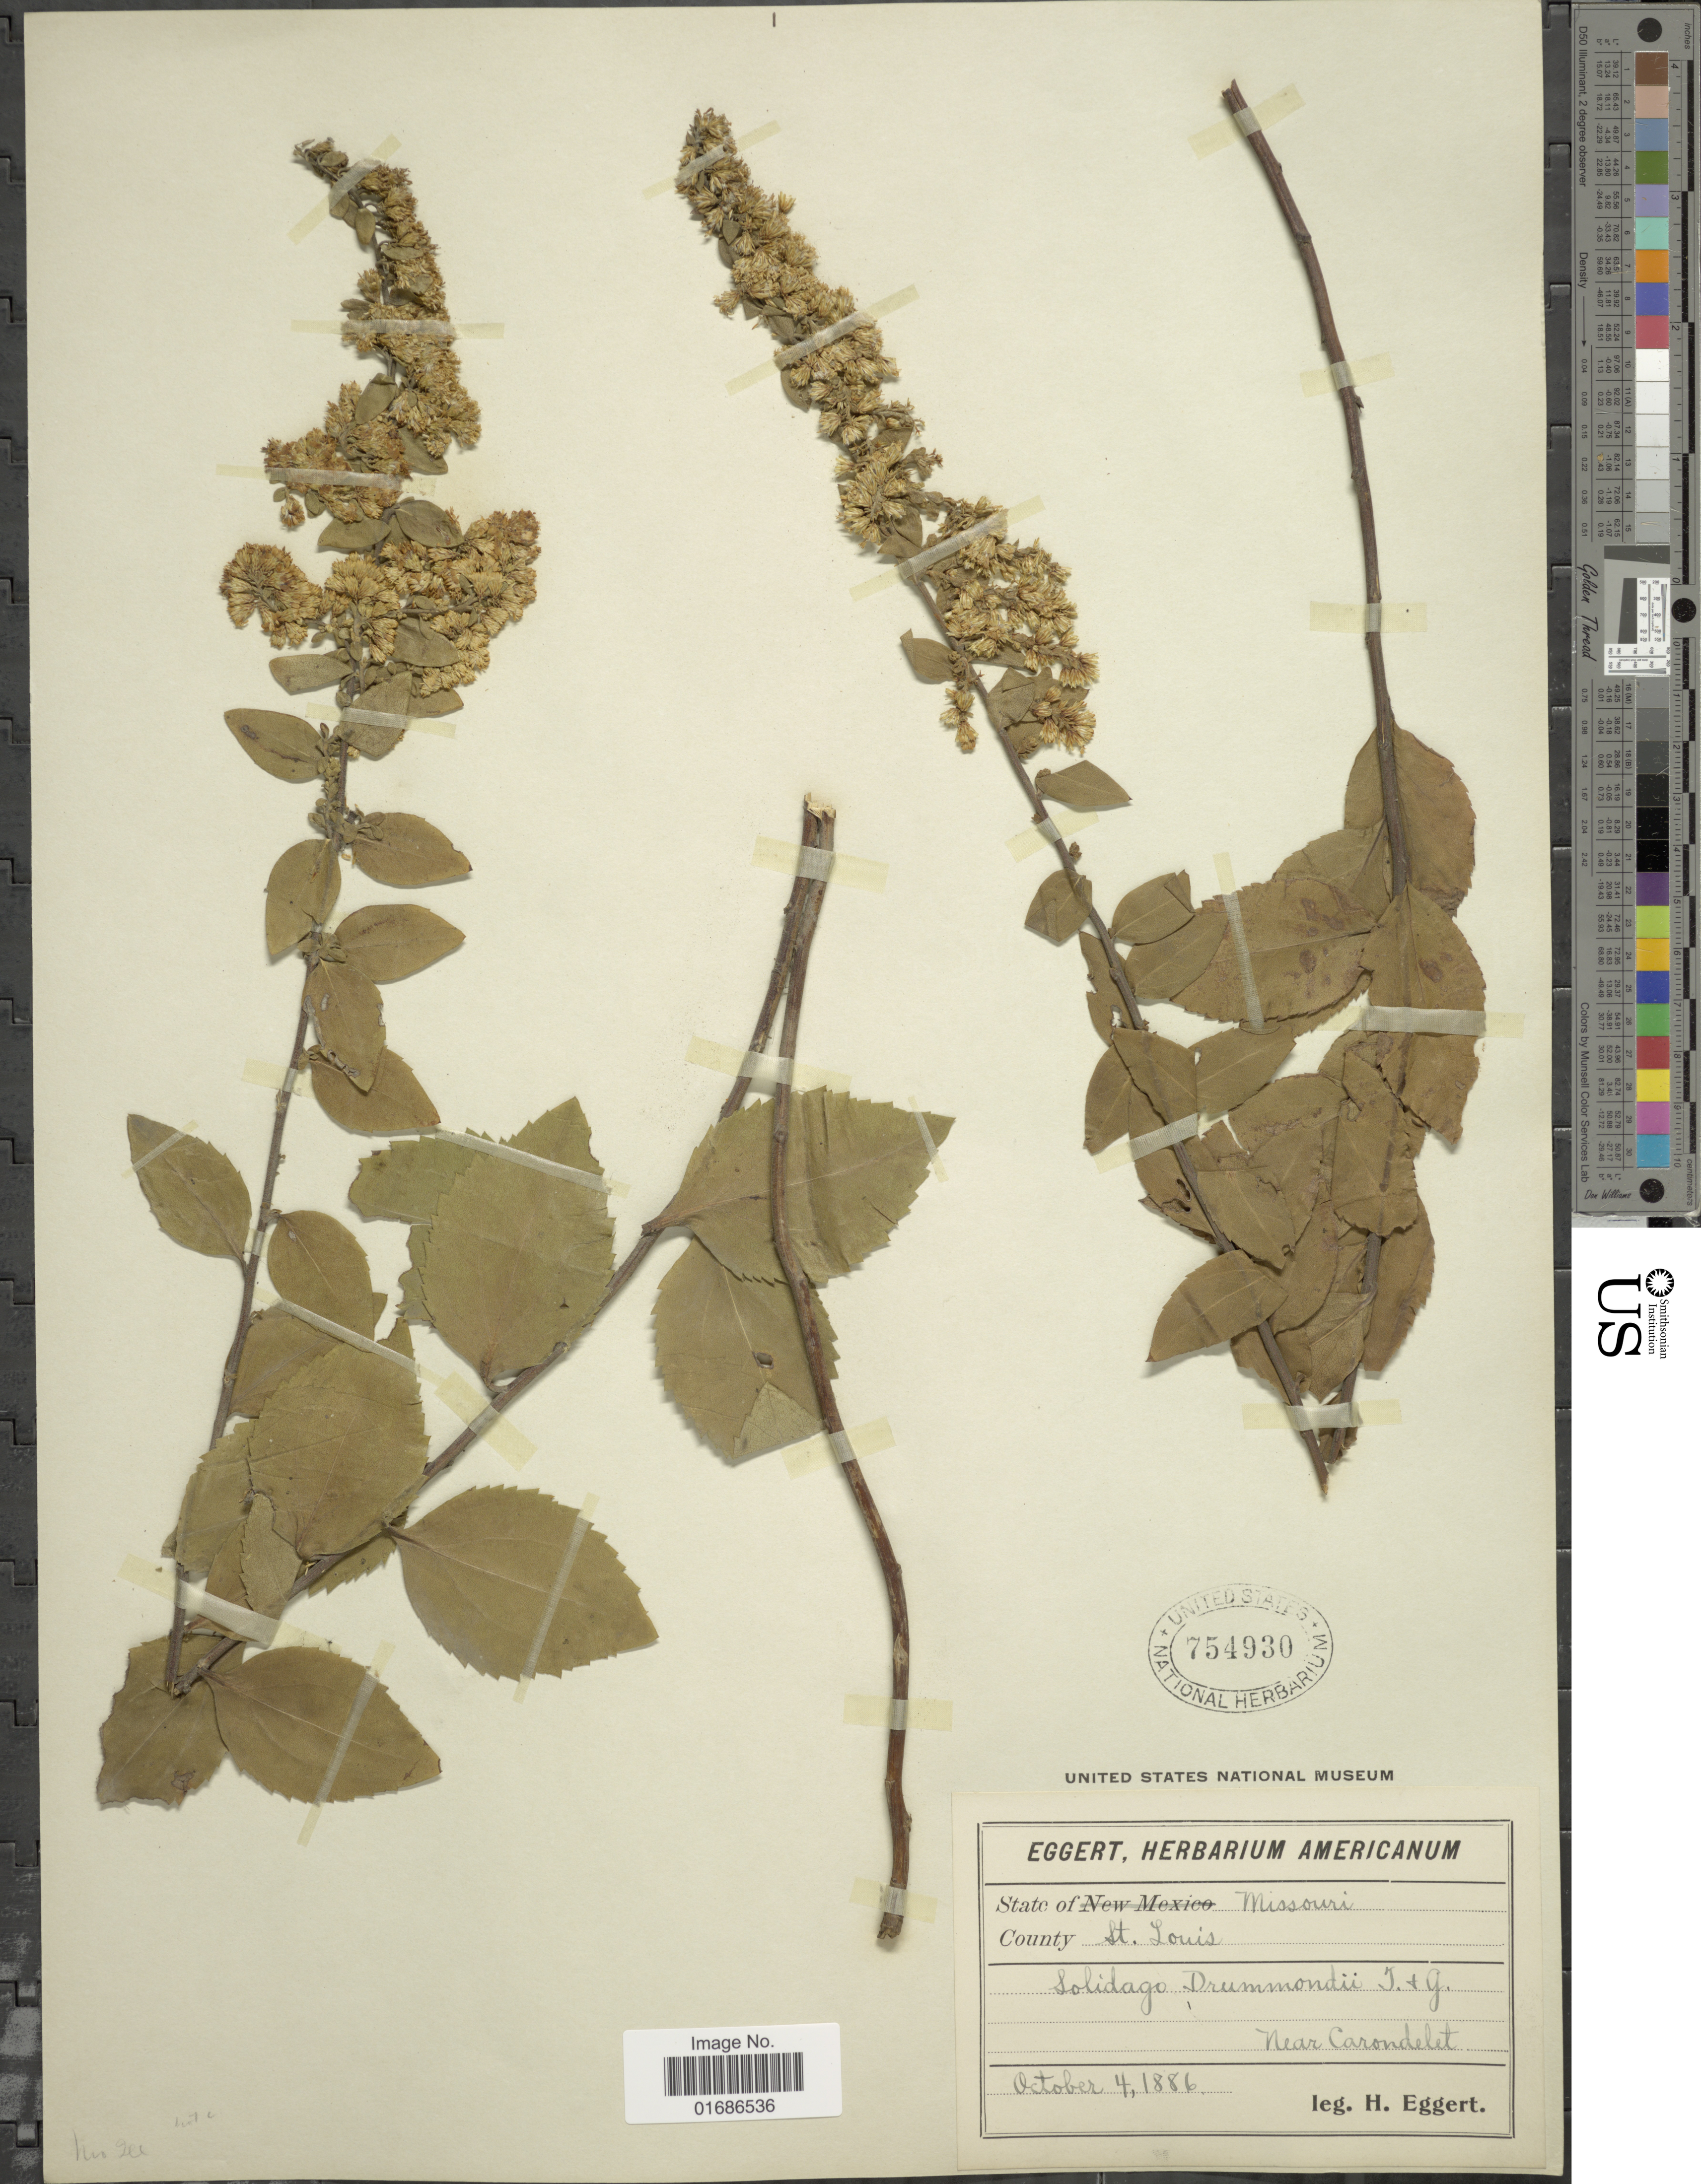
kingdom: Plantae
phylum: Tracheophyta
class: Magnoliopsida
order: Asterales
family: Asteraceae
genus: Solidago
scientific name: Solidago drummondii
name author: Torr. & A. Gray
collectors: H. Eggert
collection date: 1886-10-04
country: United States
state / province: Missouri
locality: Near Carondelet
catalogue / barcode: US 754930